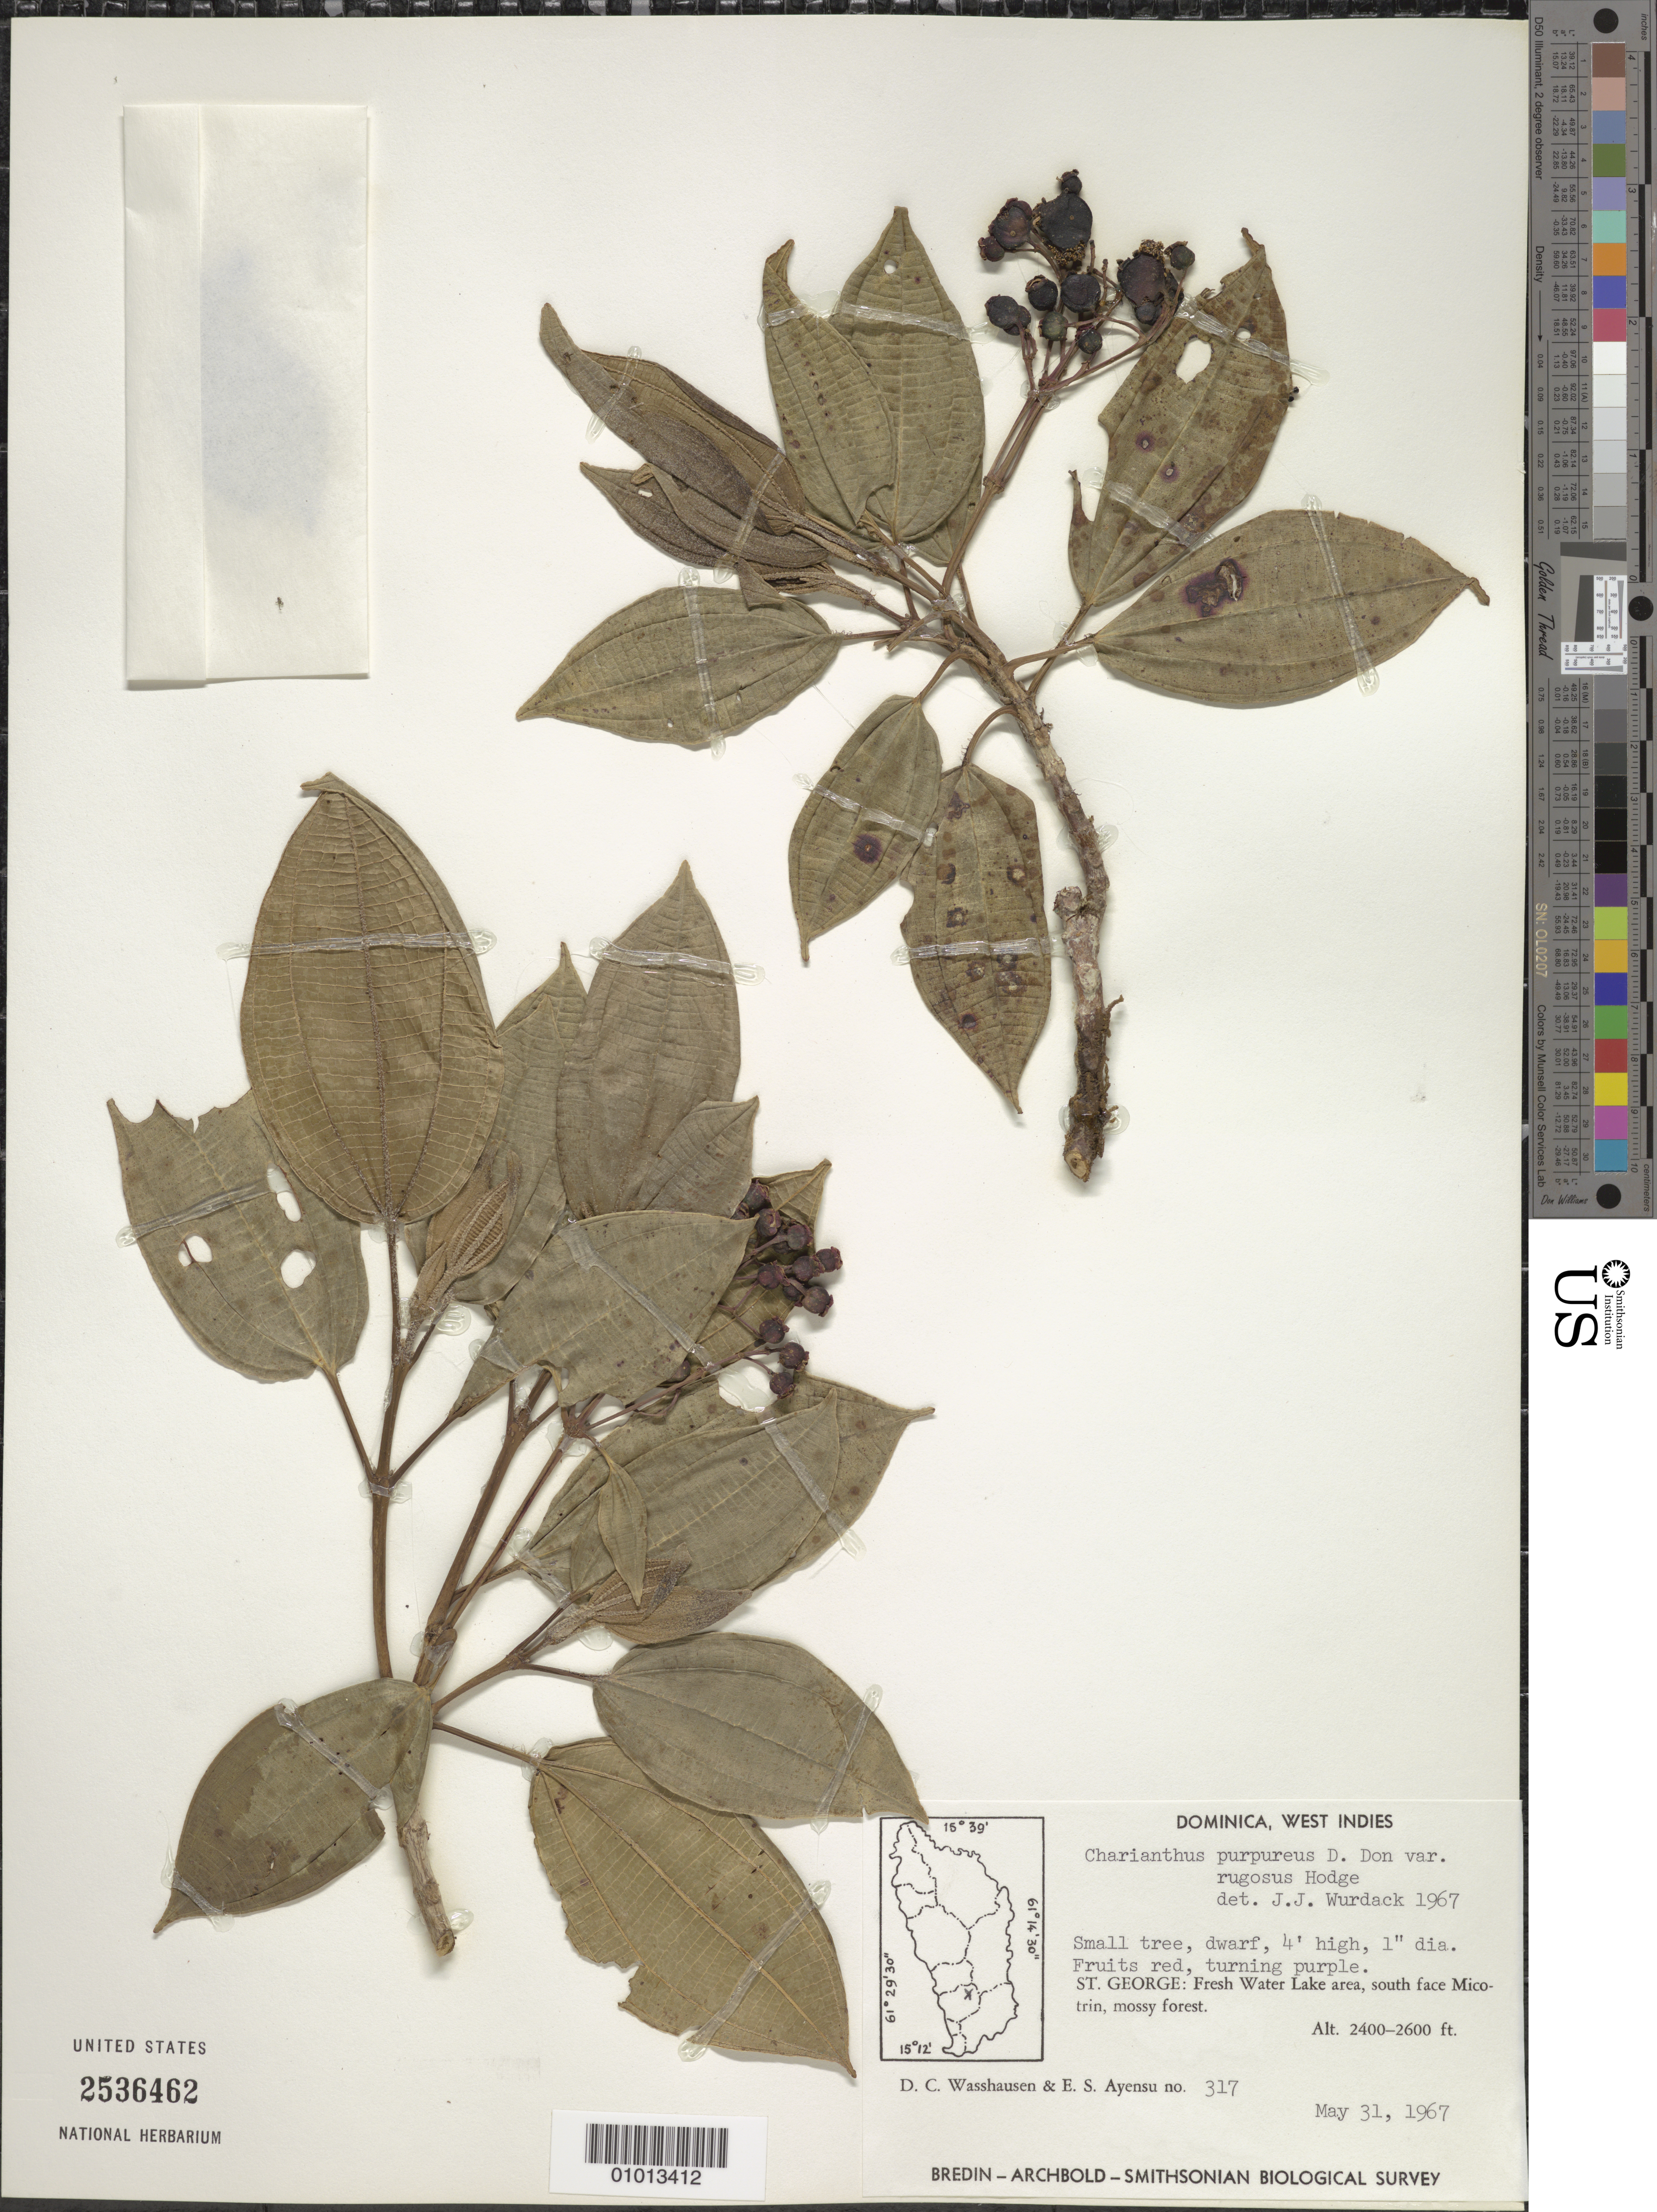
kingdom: Plantae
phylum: Tracheophyta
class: Magnoliopsida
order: Myrtales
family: Melastomataceae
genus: Charianthus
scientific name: Charianthus dominicensis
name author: Penneys & Judd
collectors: D. C. Wasshausen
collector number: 317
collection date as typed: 31 May 1967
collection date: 1967-05-31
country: Dominica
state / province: St. George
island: Dominica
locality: Fresh Water Lake area, south face Micotrin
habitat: Mossy forest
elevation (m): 732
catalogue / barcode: US 2536462